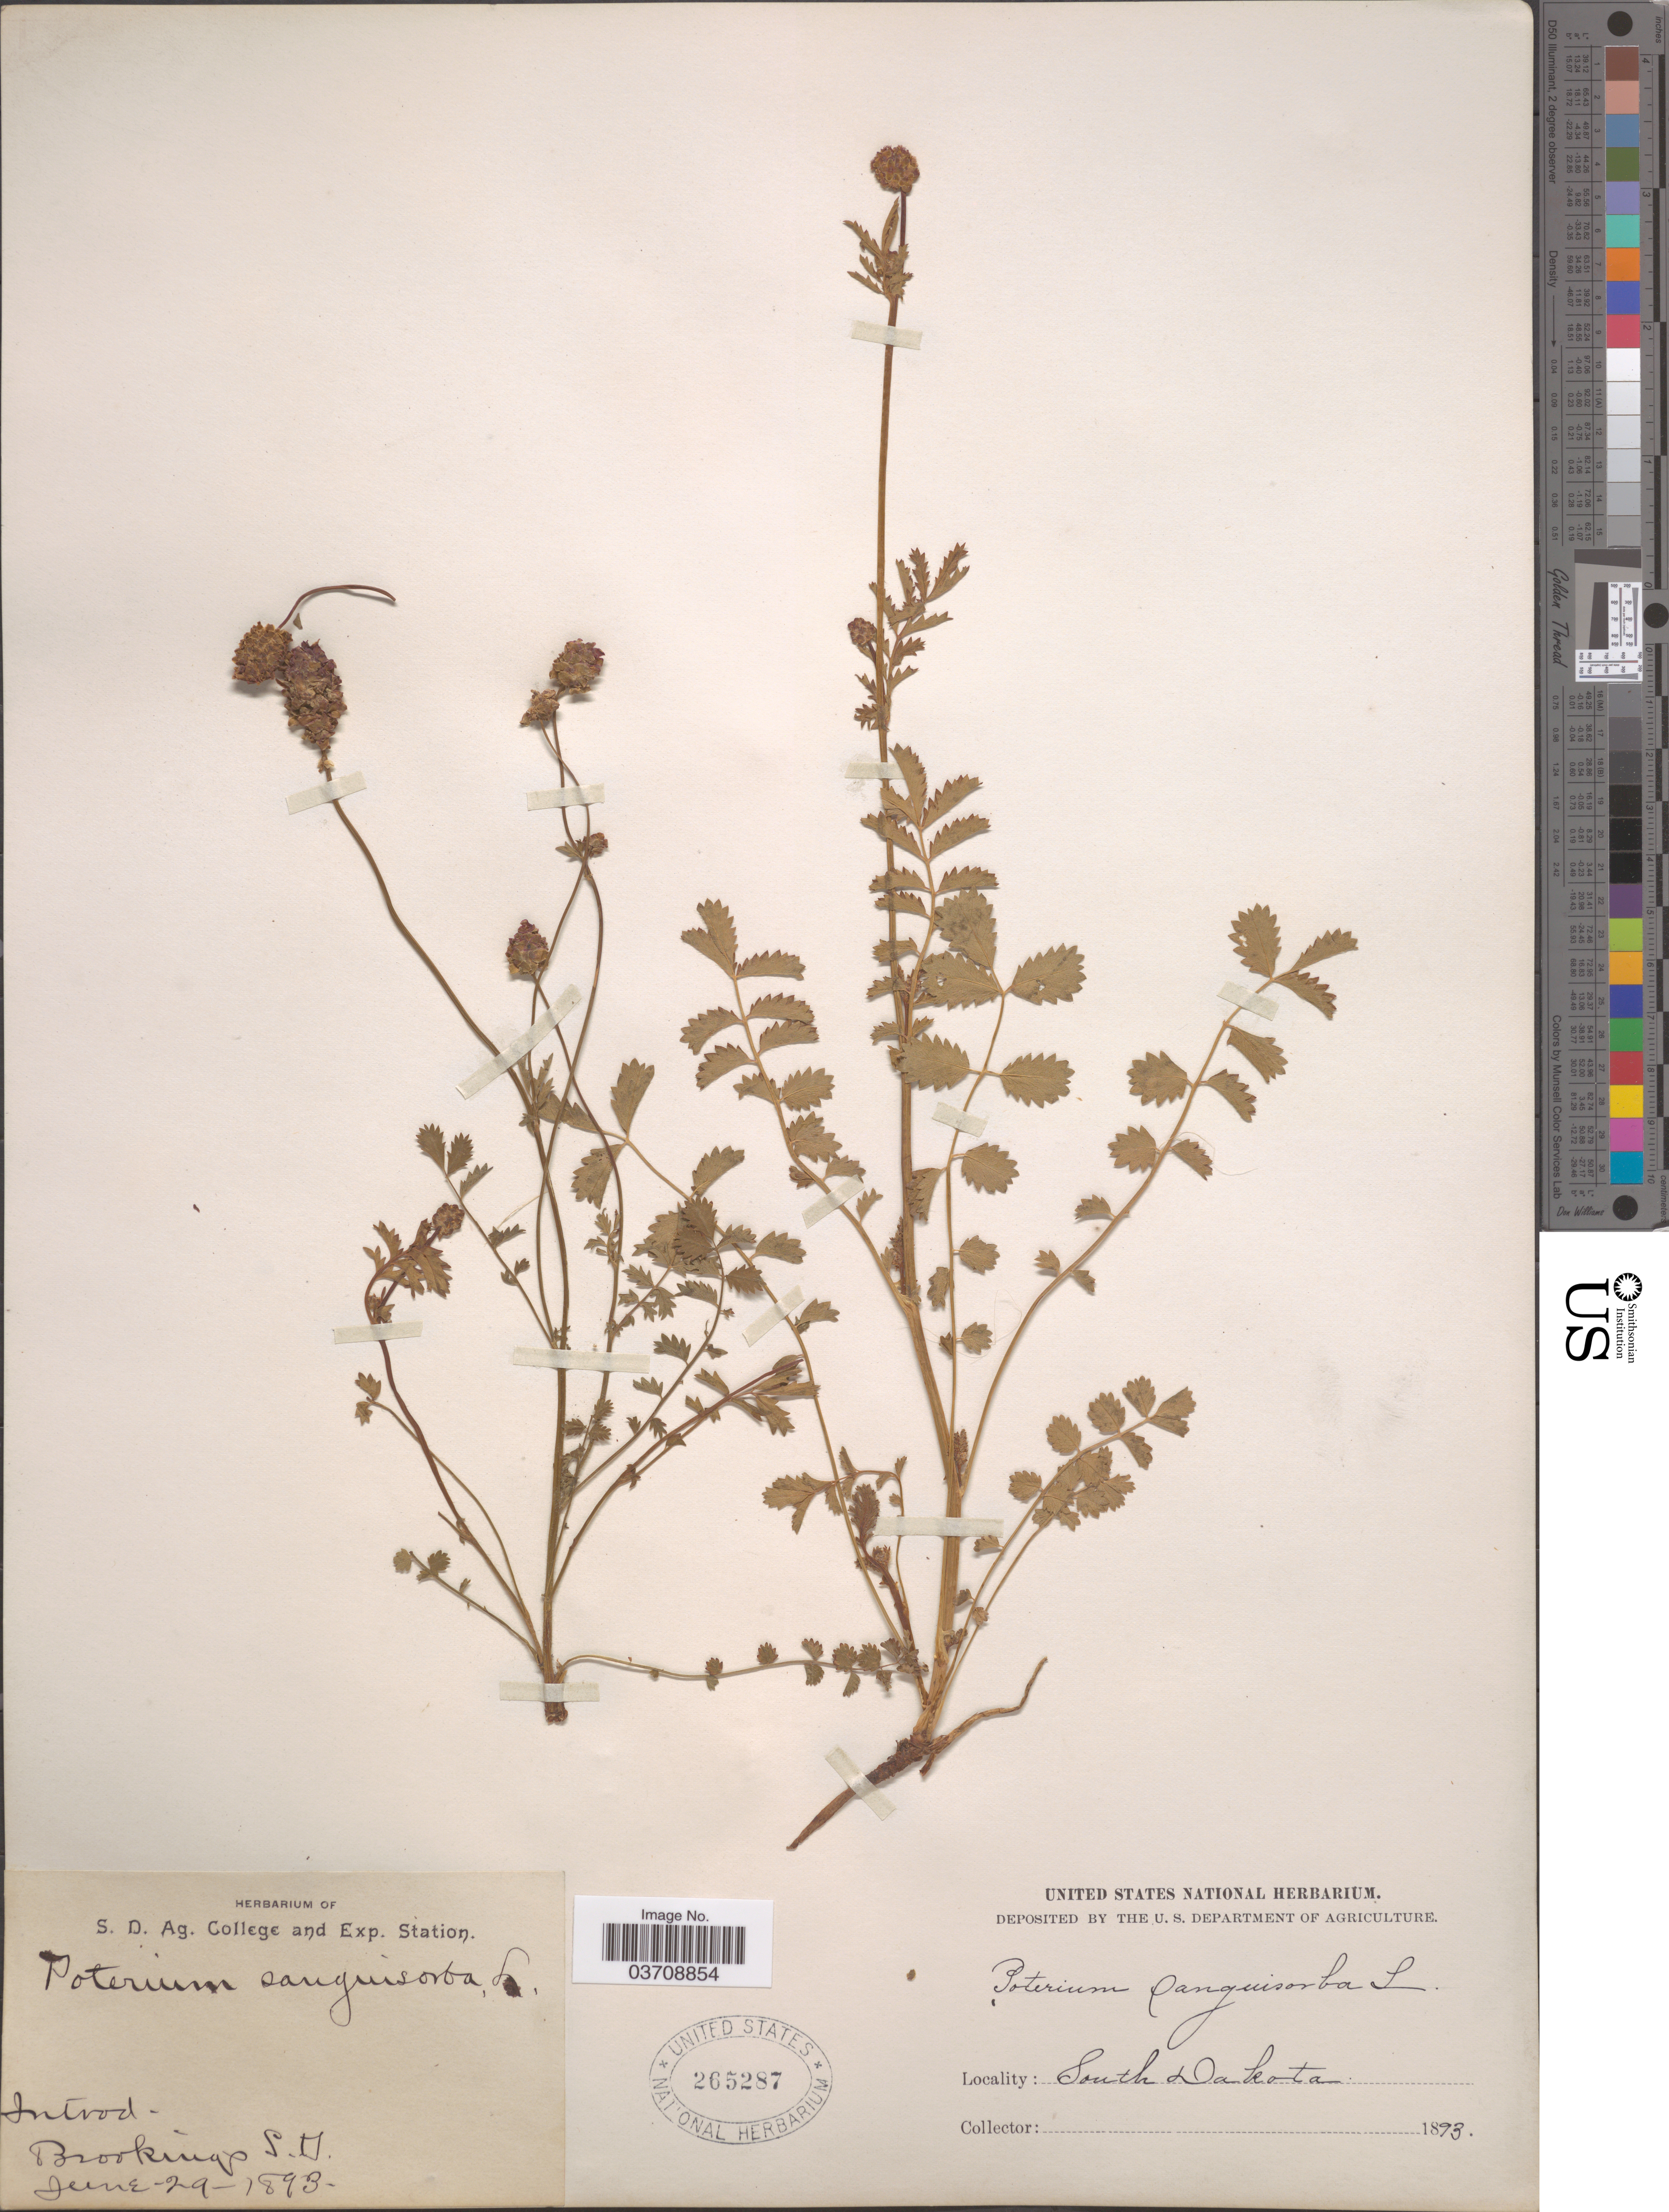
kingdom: Plantae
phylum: Tracheophyta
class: Magnoliopsida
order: Rosales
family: Rosaceae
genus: Sanguisorba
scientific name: Sanguisorba minor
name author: Scop.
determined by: Strong, Mark T., (BOT), Smithsonian Institution - National Museum of Natural History (UNITED STATES)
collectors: ex herb. S. D. Ag. College and ex. Station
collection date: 1893-06-29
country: United States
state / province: South Dakota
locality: Brookings.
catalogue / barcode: US 265287